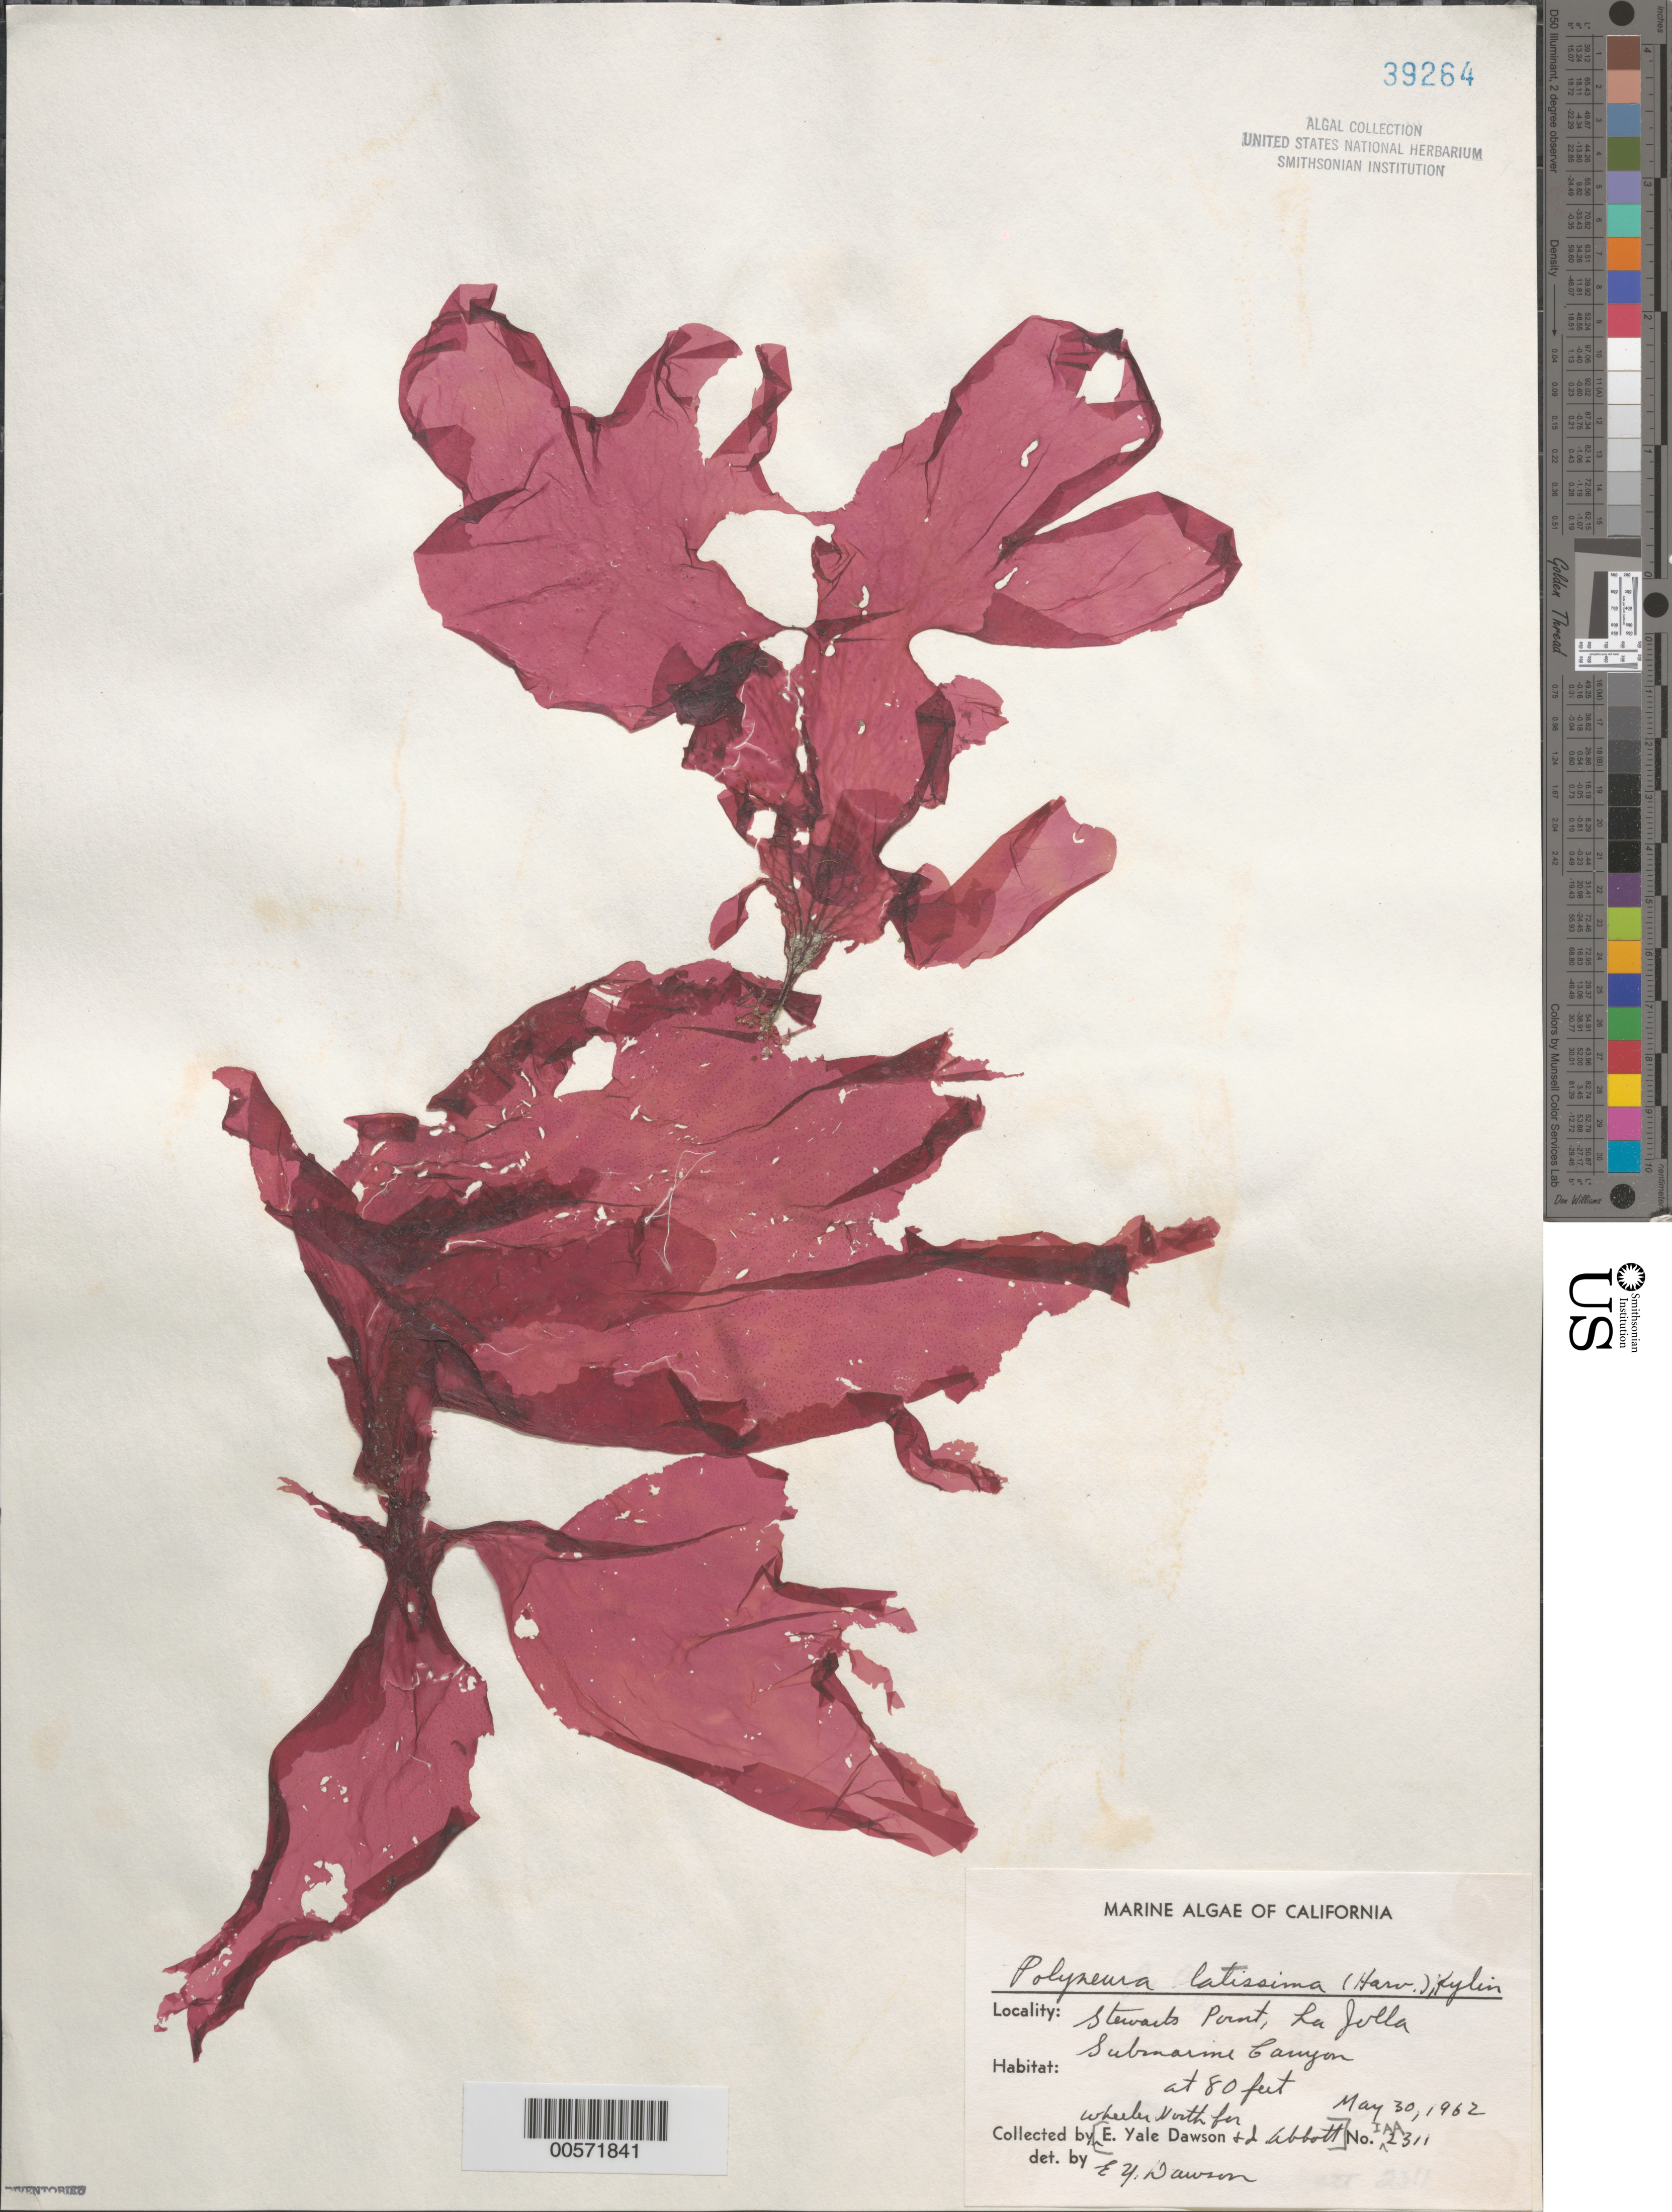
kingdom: Plantae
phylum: Rhodophyta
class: Florideophyceae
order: Ceramiales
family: Delesseriaceae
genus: Polyneura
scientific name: Polyneura latissima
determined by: Dawson, E. Y.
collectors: W. North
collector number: IAA 2311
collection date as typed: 30 May 1962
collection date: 1962-05-30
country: United States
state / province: California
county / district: San Diego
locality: Stewart's Point, La Jolla Submarine Canyon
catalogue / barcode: US 39264